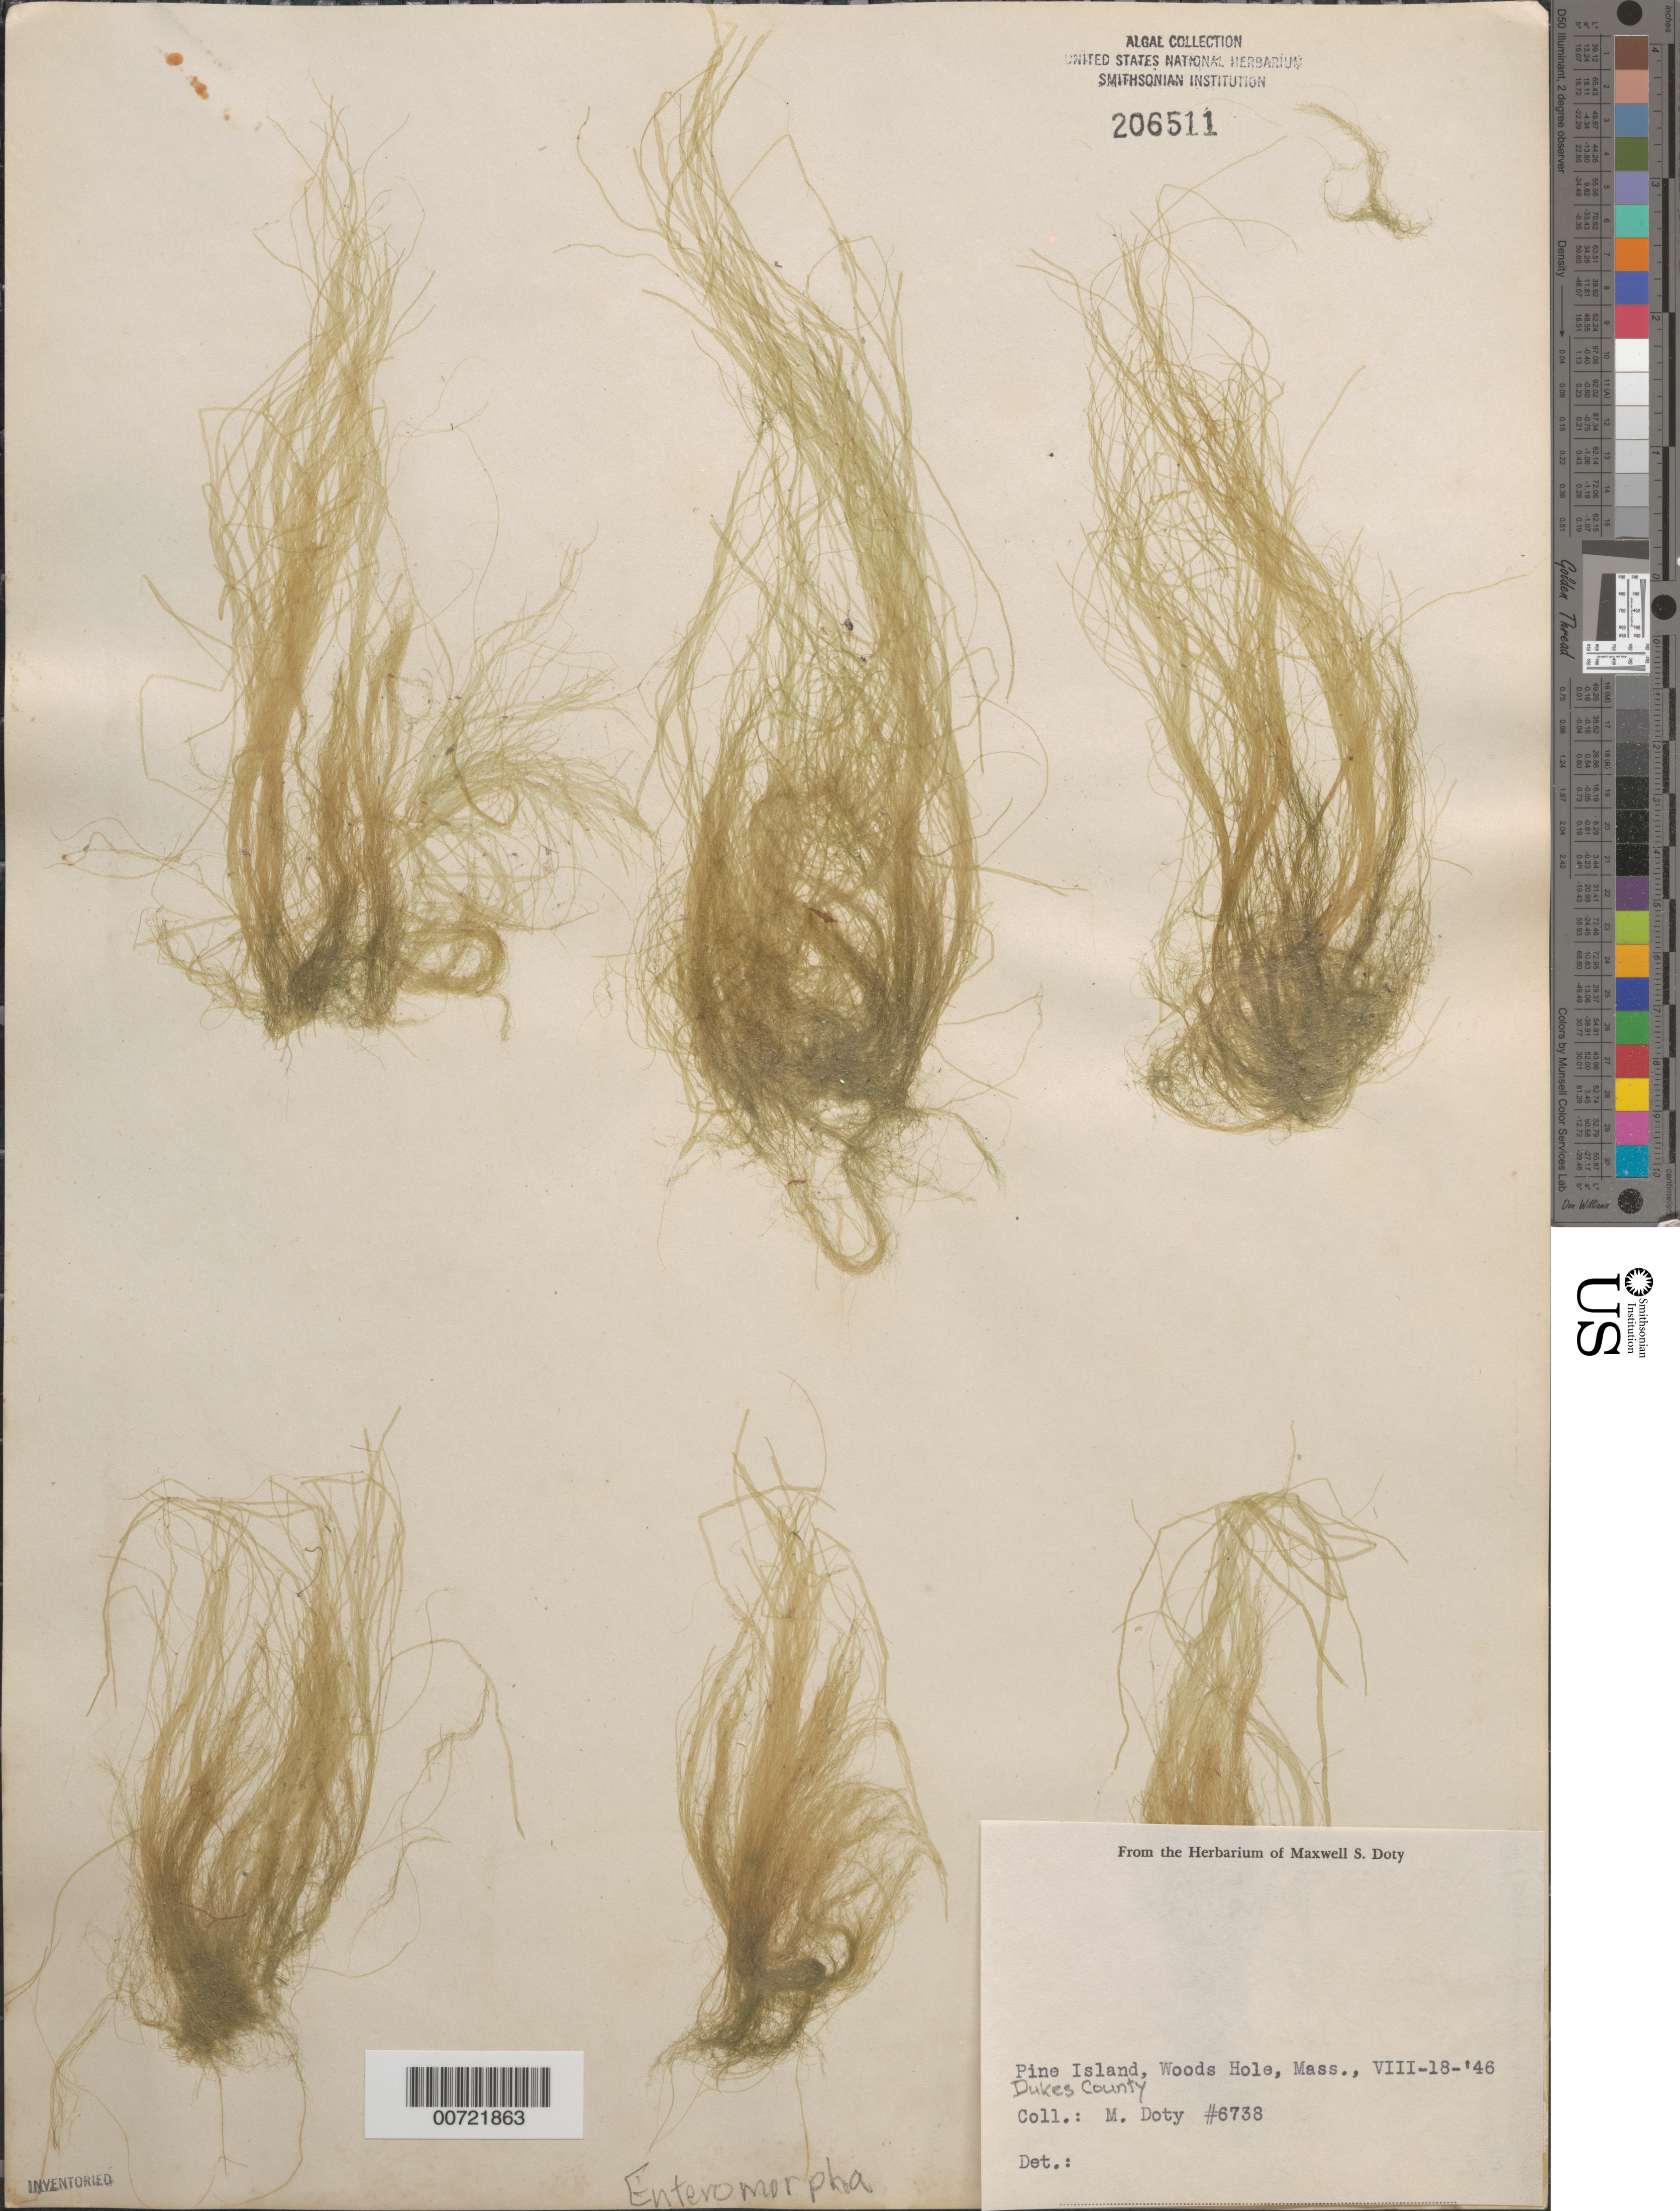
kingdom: Plantae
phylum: Chlorophyta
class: Ulvophyceae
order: Ulvales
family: Ulvaceae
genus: Ulva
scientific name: Ulva sp.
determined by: Algae name updating Project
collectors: M. S. Doty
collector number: MSD 6738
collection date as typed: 18 Aug 1946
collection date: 1946-08-18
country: United States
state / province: Massachusetts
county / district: Dukes County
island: Pine Island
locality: Woods Hole area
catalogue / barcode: US 206511